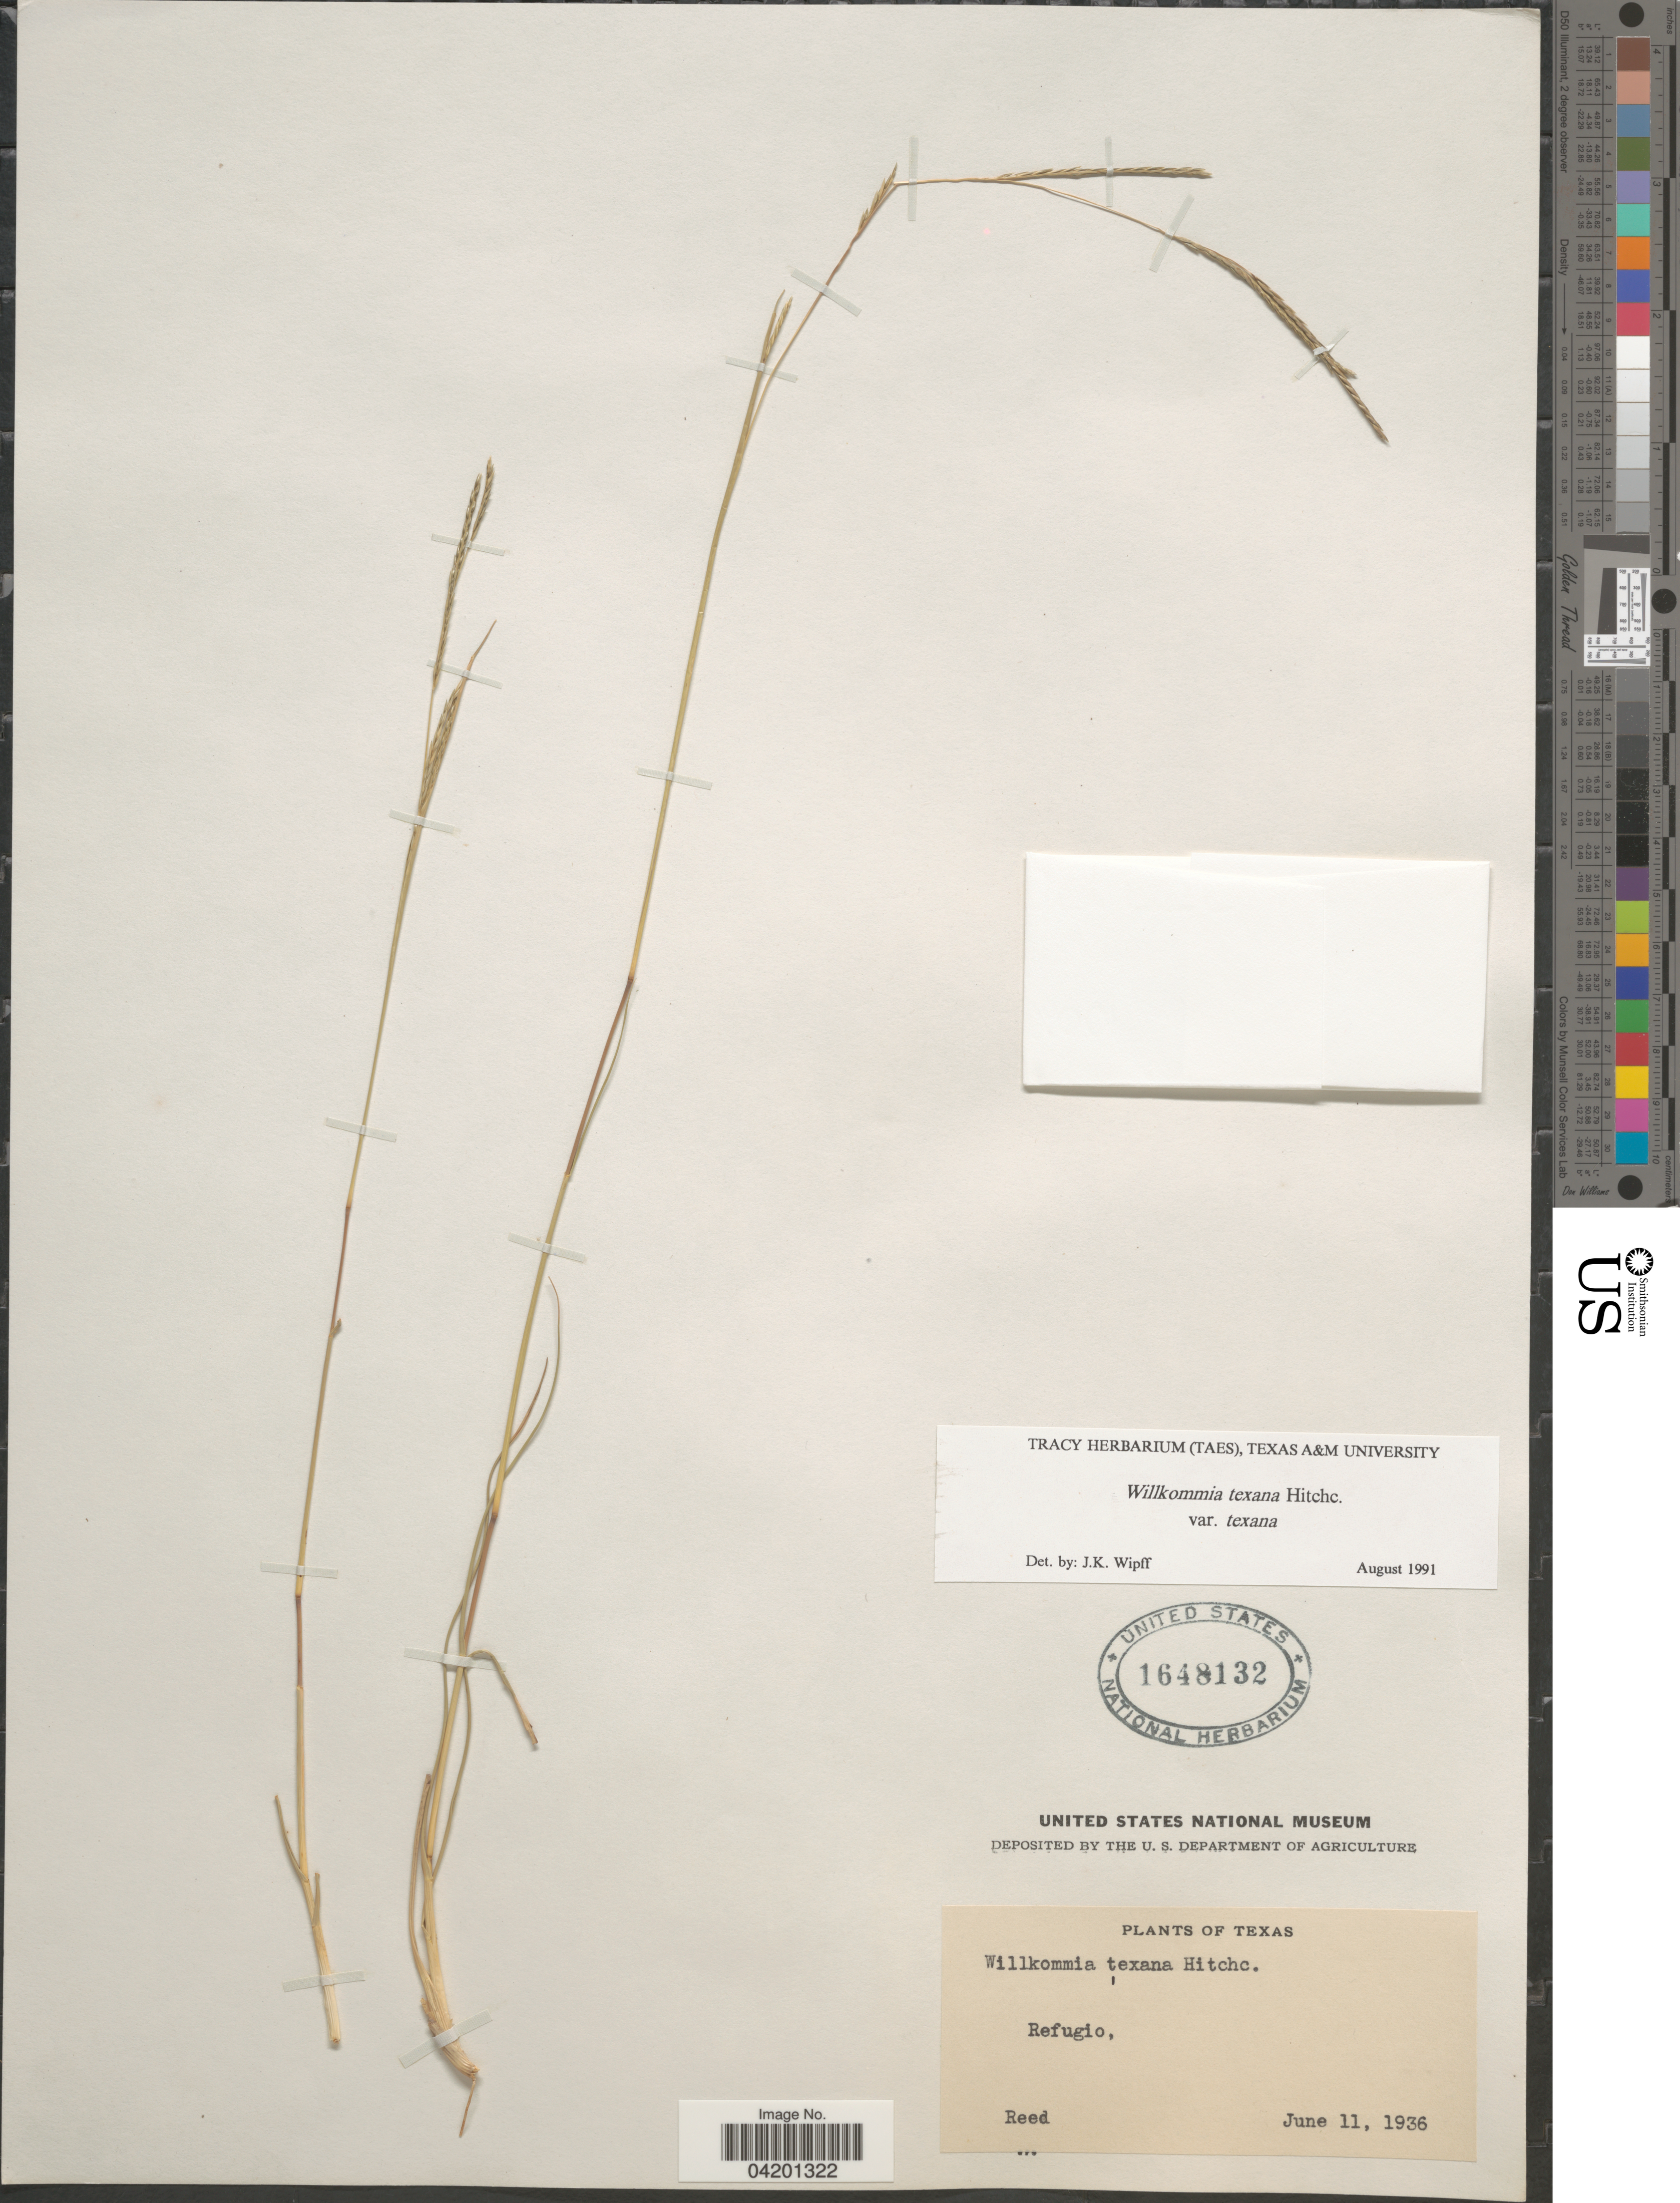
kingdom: Plantae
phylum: Tracheophyta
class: Liliopsida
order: Poales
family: Poaceae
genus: Willkommia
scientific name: Willkommia texana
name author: Hitchc.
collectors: -. Reed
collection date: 1936-06-11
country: United States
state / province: Texas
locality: Refugio.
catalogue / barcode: US 1648132